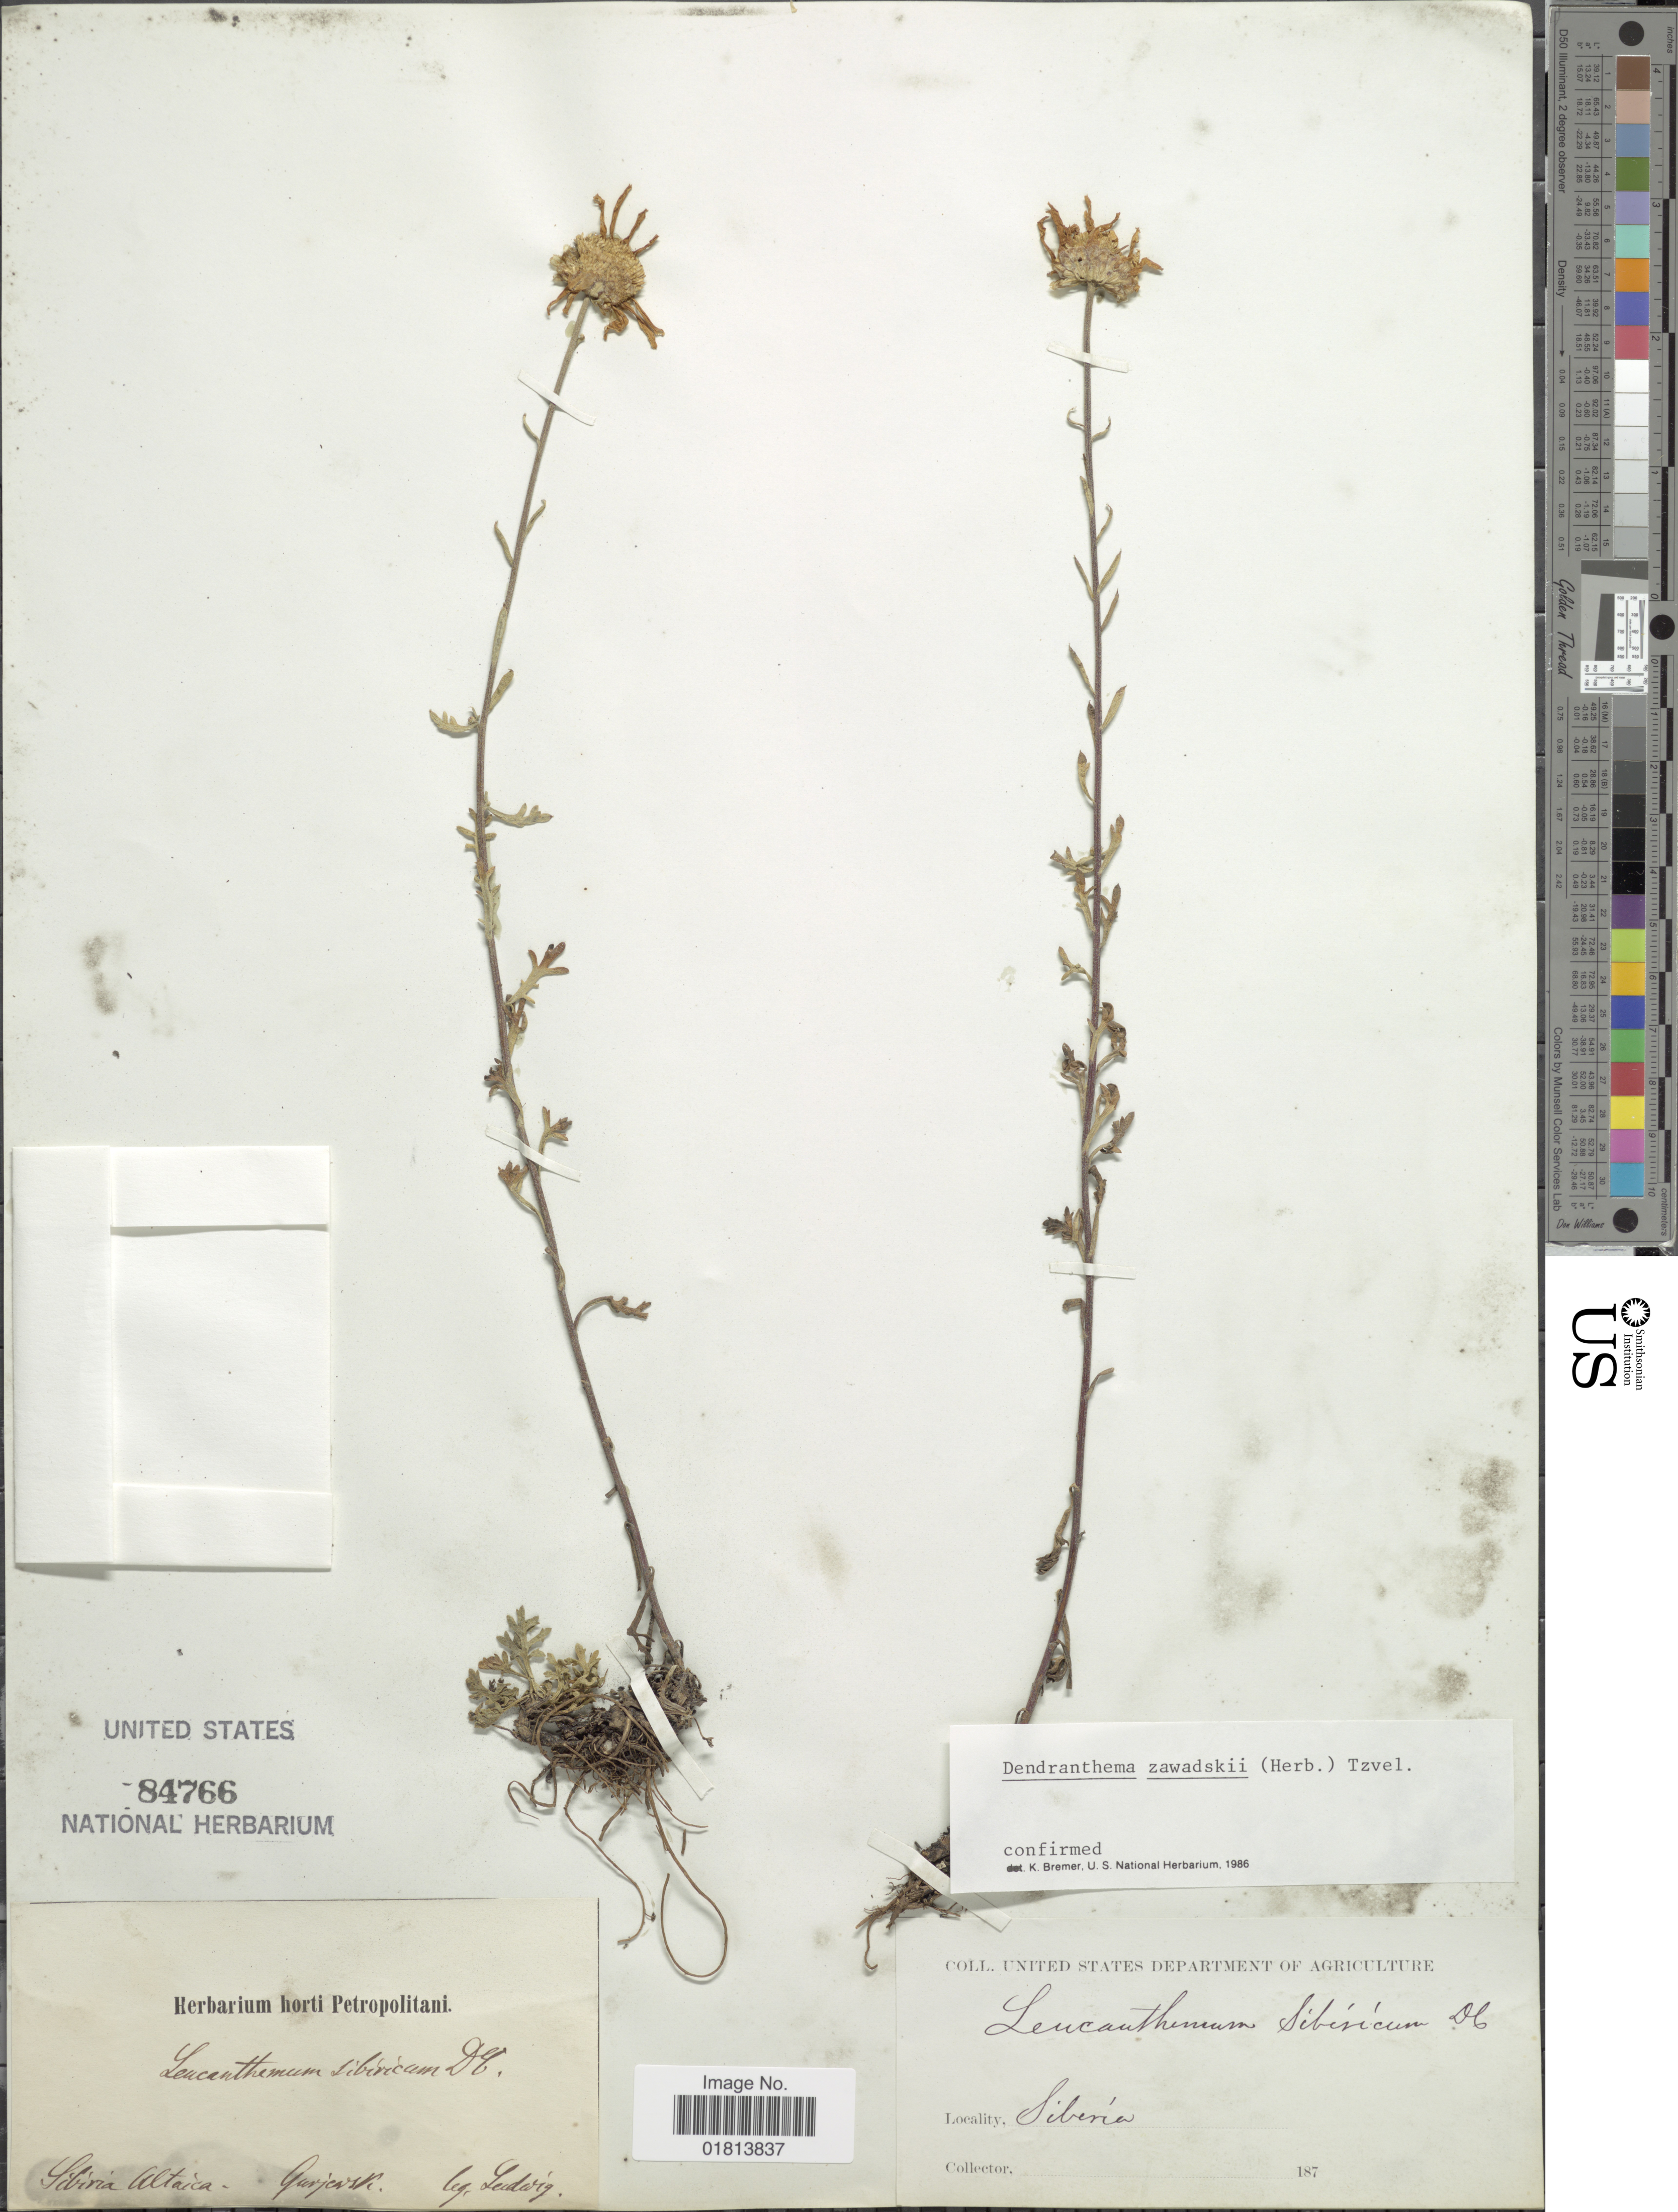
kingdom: Plantae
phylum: Tracheophyta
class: Magnoliopsida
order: Asterales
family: Asteraceae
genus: Dendranthema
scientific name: Dendranthema zawadskii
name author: (Herbich) Tzvelev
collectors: Ludwig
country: Russian Federation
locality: Siberia Altaica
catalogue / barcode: US 84766